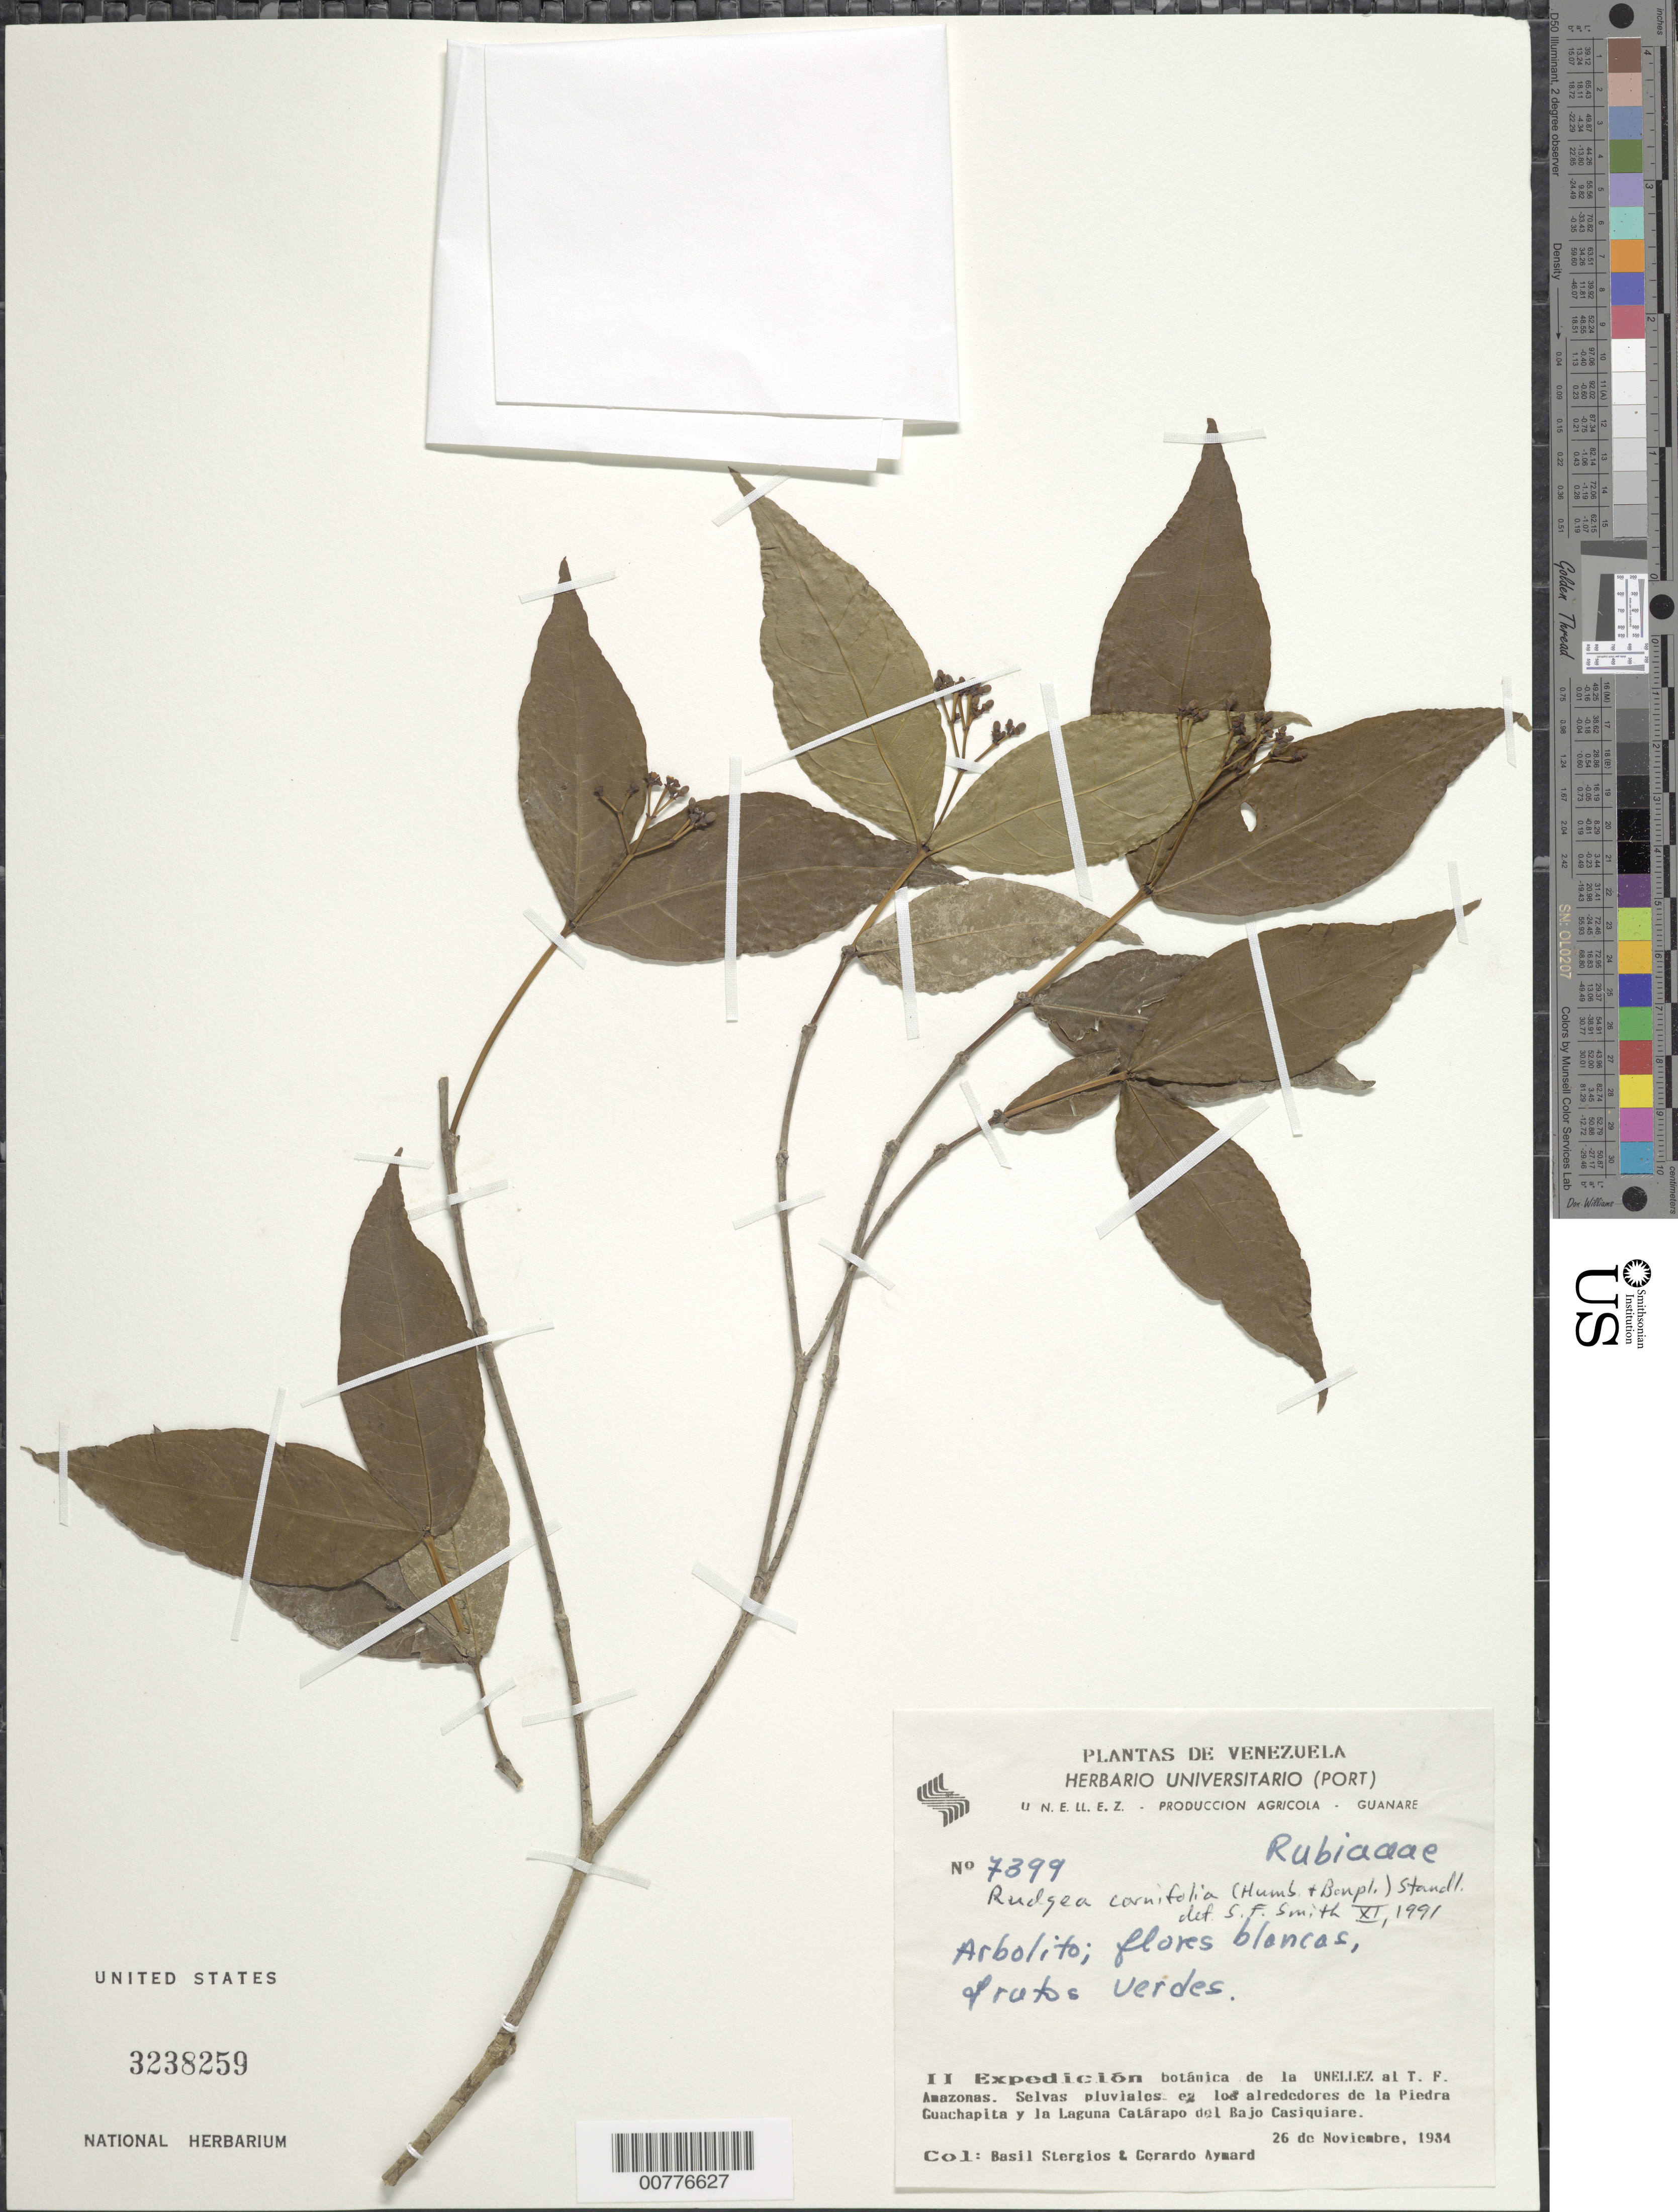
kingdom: Plantae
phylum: Tracheophyta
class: Magnoliopsida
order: Gentianales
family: Rubiaceae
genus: Rudgea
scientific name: Rudgea cornifolia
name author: (Kunth) Standl.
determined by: Smith, Stephen F., (US), NMNH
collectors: B. G. Stergios & G. A. Aymard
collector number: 7399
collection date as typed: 26-Nov-84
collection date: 1984-11-26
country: Venezuela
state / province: Amazonas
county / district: Río Negro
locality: Bajo río Casiquiare, from Piedra Guachapita to Laguna Catárapo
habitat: Rainforest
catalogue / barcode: US 3238259